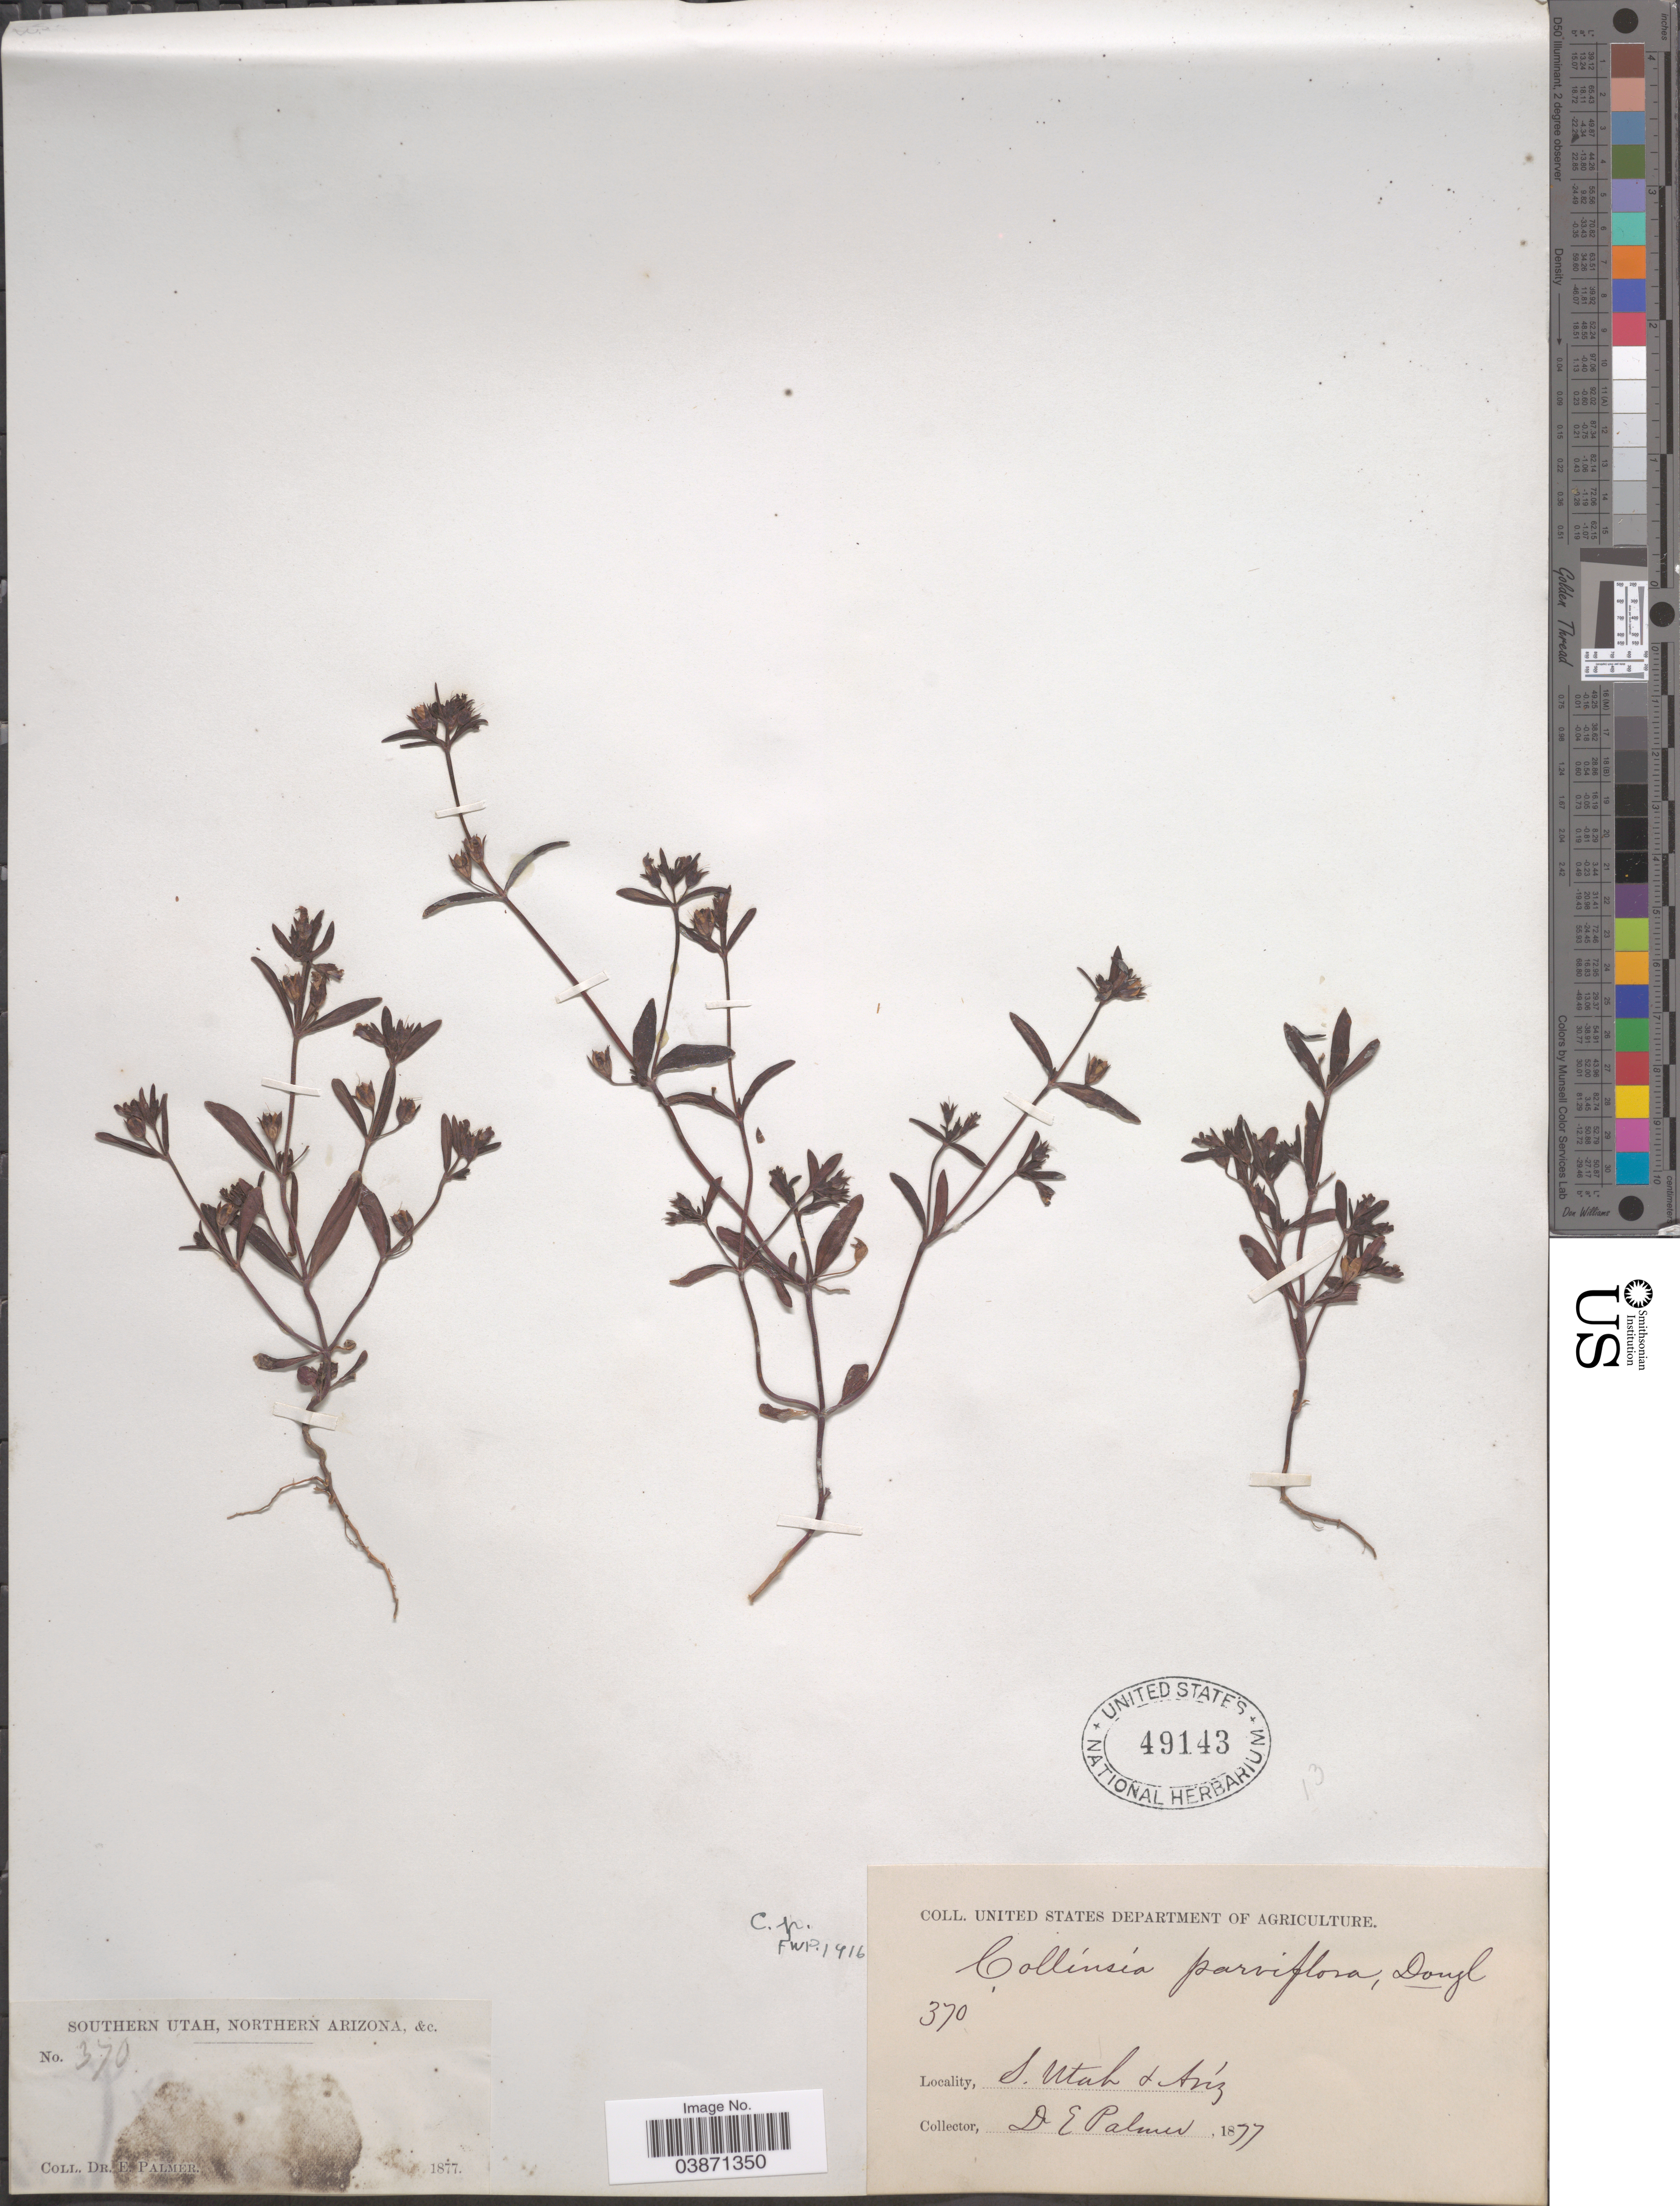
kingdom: Plantae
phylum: Tracheophyta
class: Magnoliopsida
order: Lamiales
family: Plantaginaceae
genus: Collinsia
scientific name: Collinsia parviflora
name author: Douglas ex Lindl.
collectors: E. Palmer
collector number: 370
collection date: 1877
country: United States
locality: Southern Utah & Northern Arizona.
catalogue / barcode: US 49143